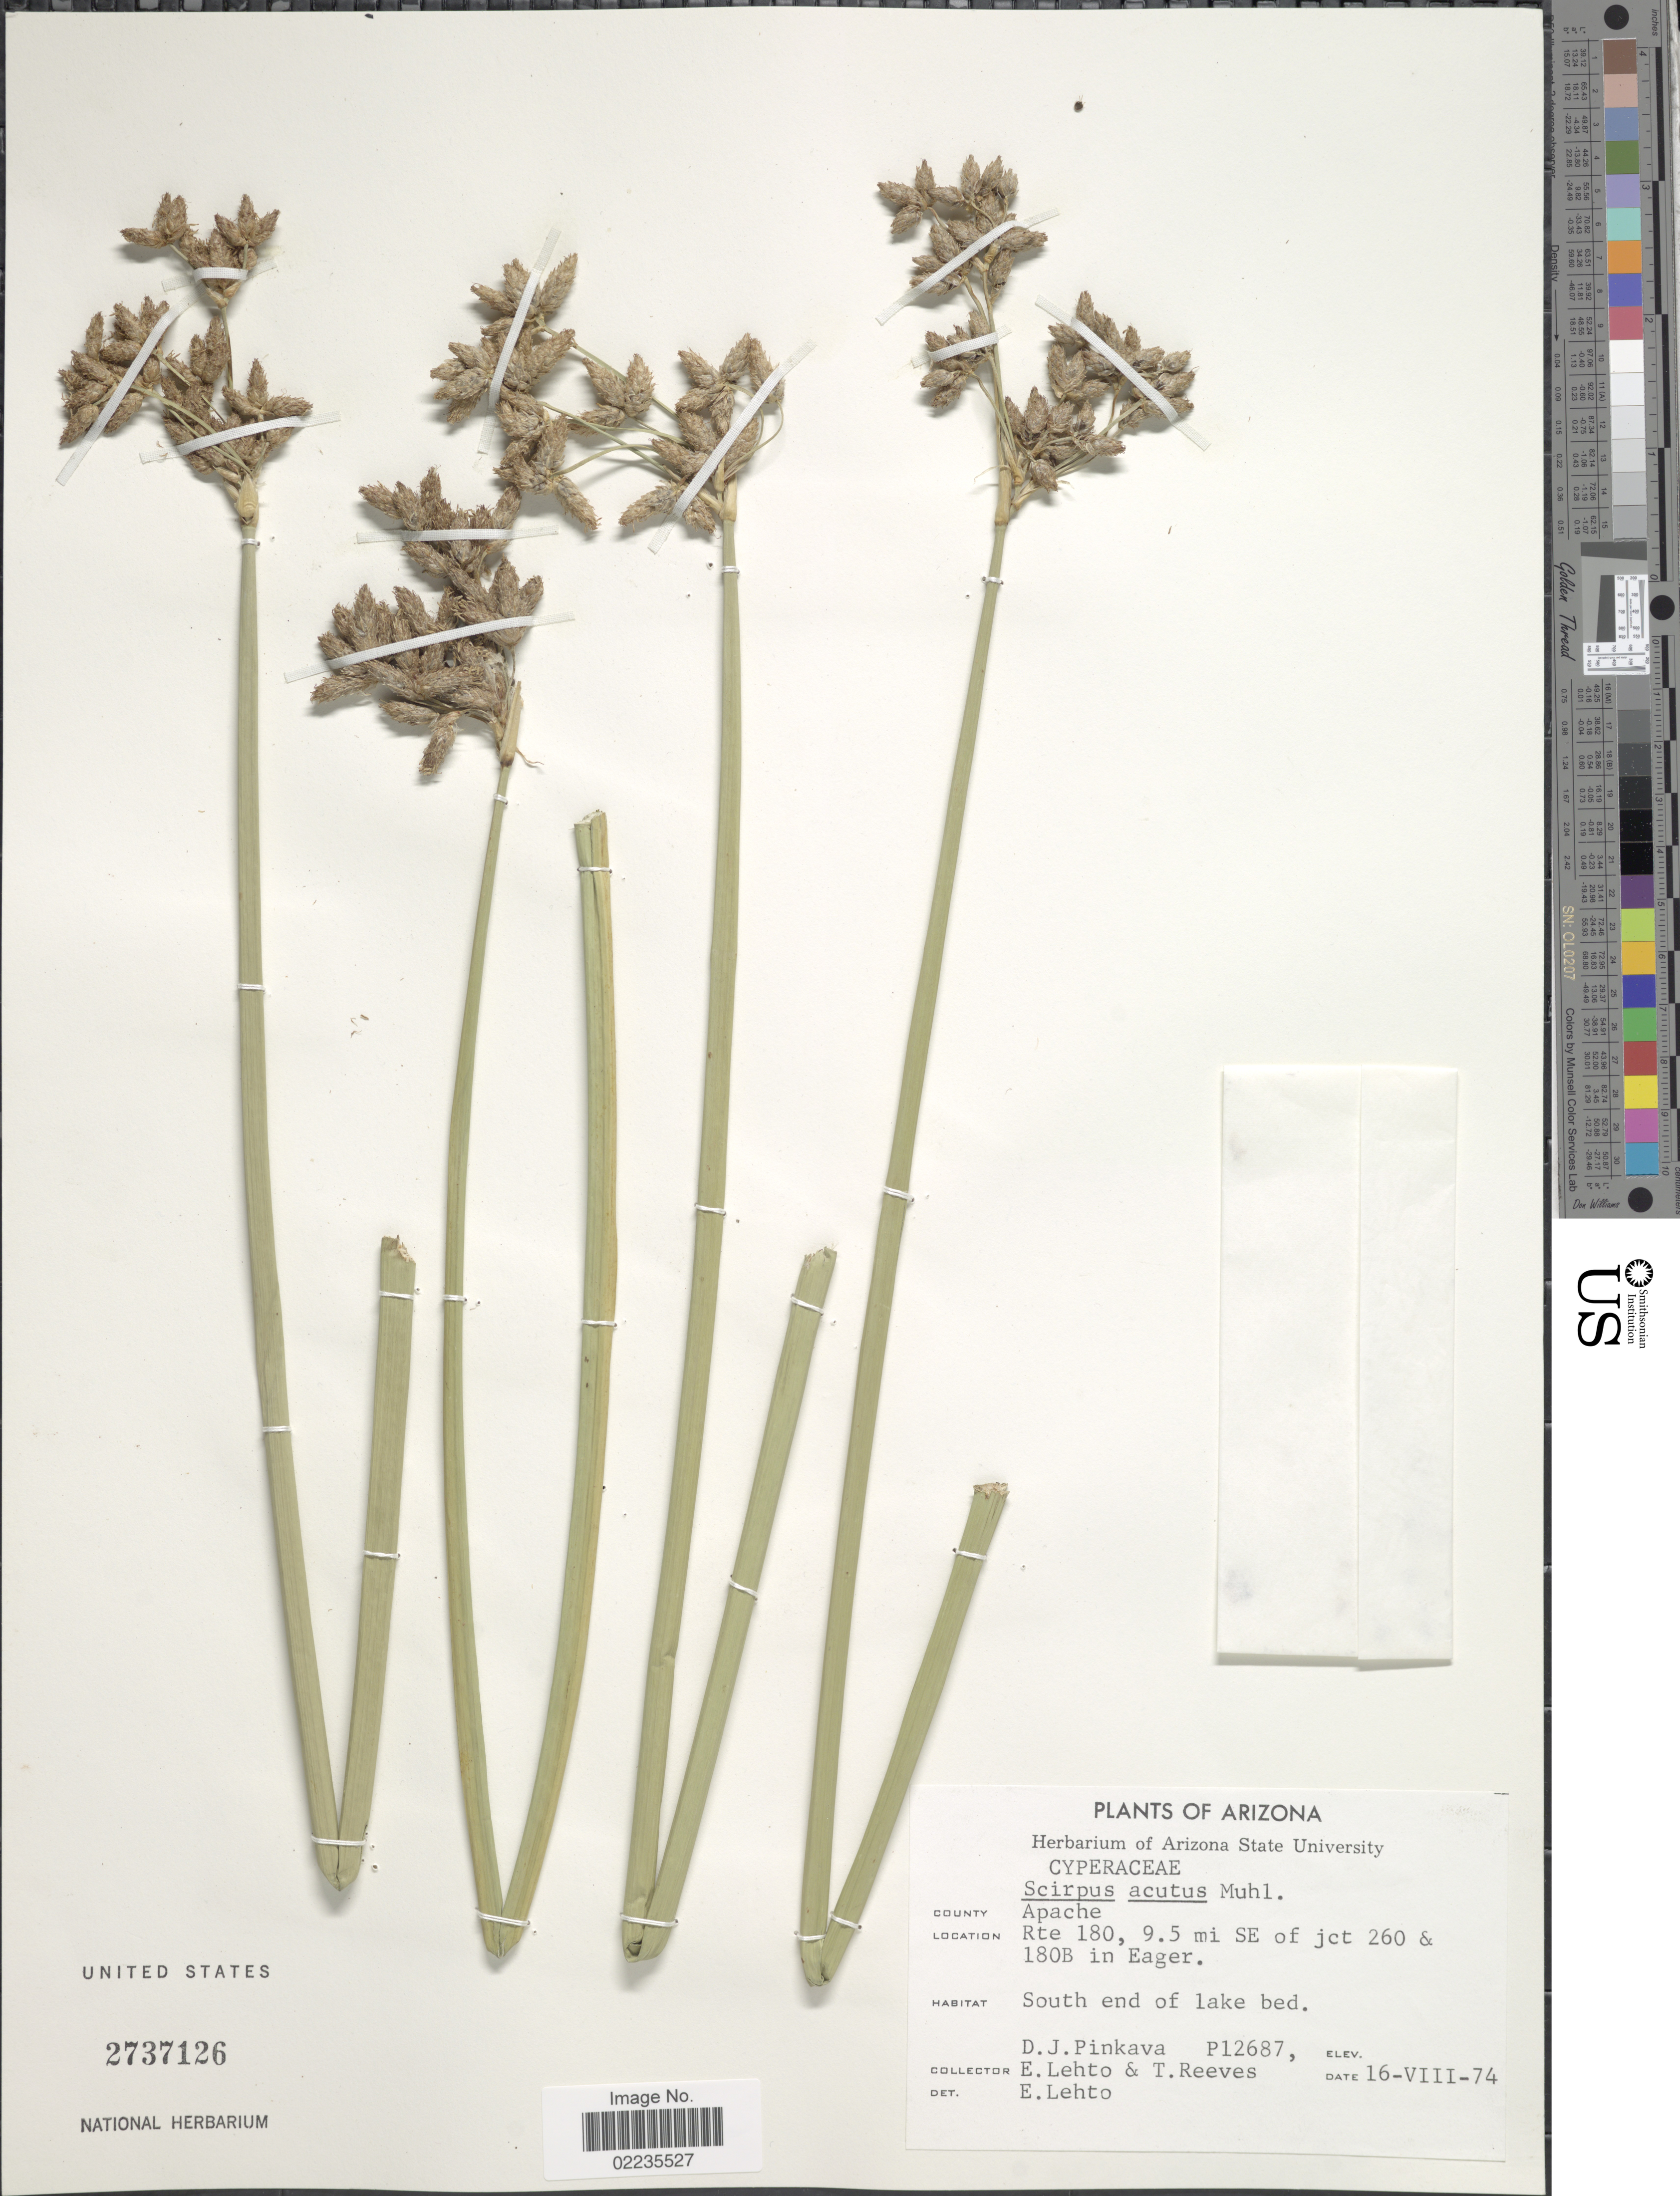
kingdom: Plantae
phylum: Tracheophyta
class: Liliopsida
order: Poales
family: Cyperaceae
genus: Schoenoplectus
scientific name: Schoenoplectus acutus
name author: (Muhl. ex Bigelow) Á. Löve & D. Löve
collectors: D. J. Pinkava, E. Lehto, T. Reeves & E. Lehto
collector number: P12687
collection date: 1974-08-16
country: United States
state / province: Arizona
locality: County Apache, Rte 180, 9.5 mi. SE of jct 260 & 180B in Eager, South end of lake bed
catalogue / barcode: US 2737126